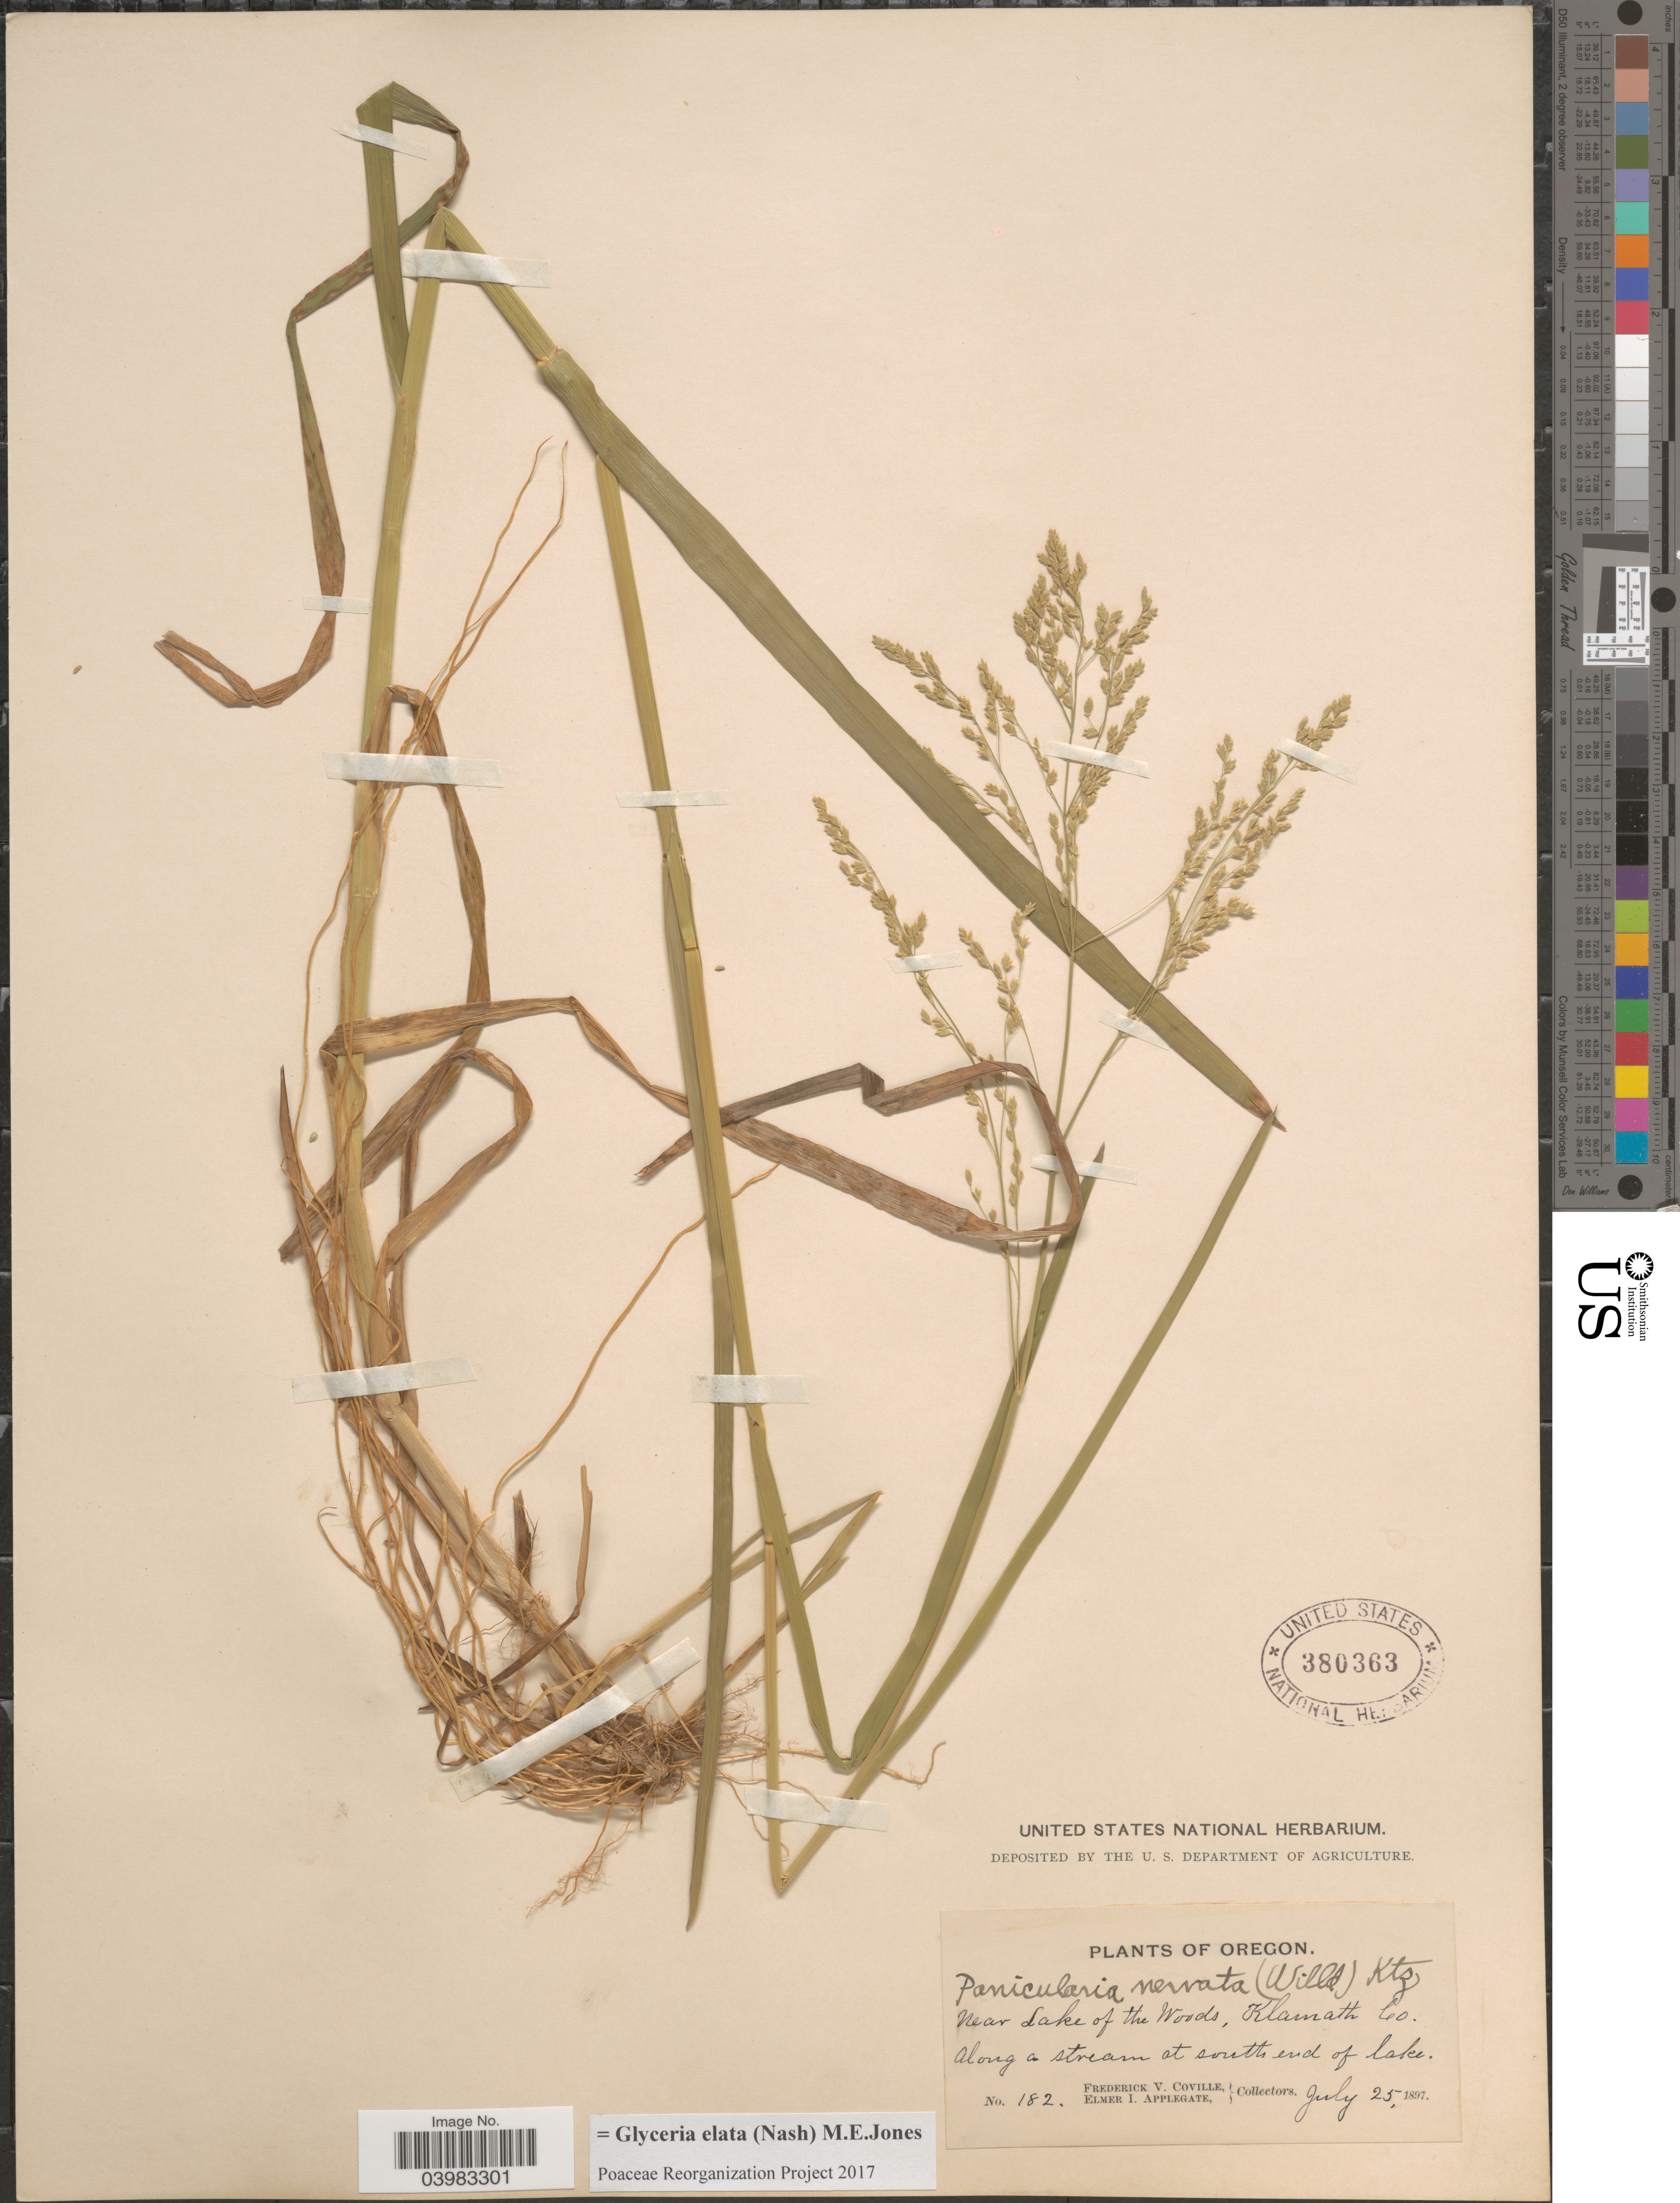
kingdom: Plantae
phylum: Tracheophyta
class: Liliopsida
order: Poales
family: Poaceae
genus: Glyceria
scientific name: Glyceria elata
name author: (Nash) M.E. Jones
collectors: F. V. Coville & E. I. Applegate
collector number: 182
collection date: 1897-07-25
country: United States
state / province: Oregon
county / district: Klamath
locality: Near Lake of the Woods, Klamath Co. Along a stream at south end of lake.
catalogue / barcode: US 380363